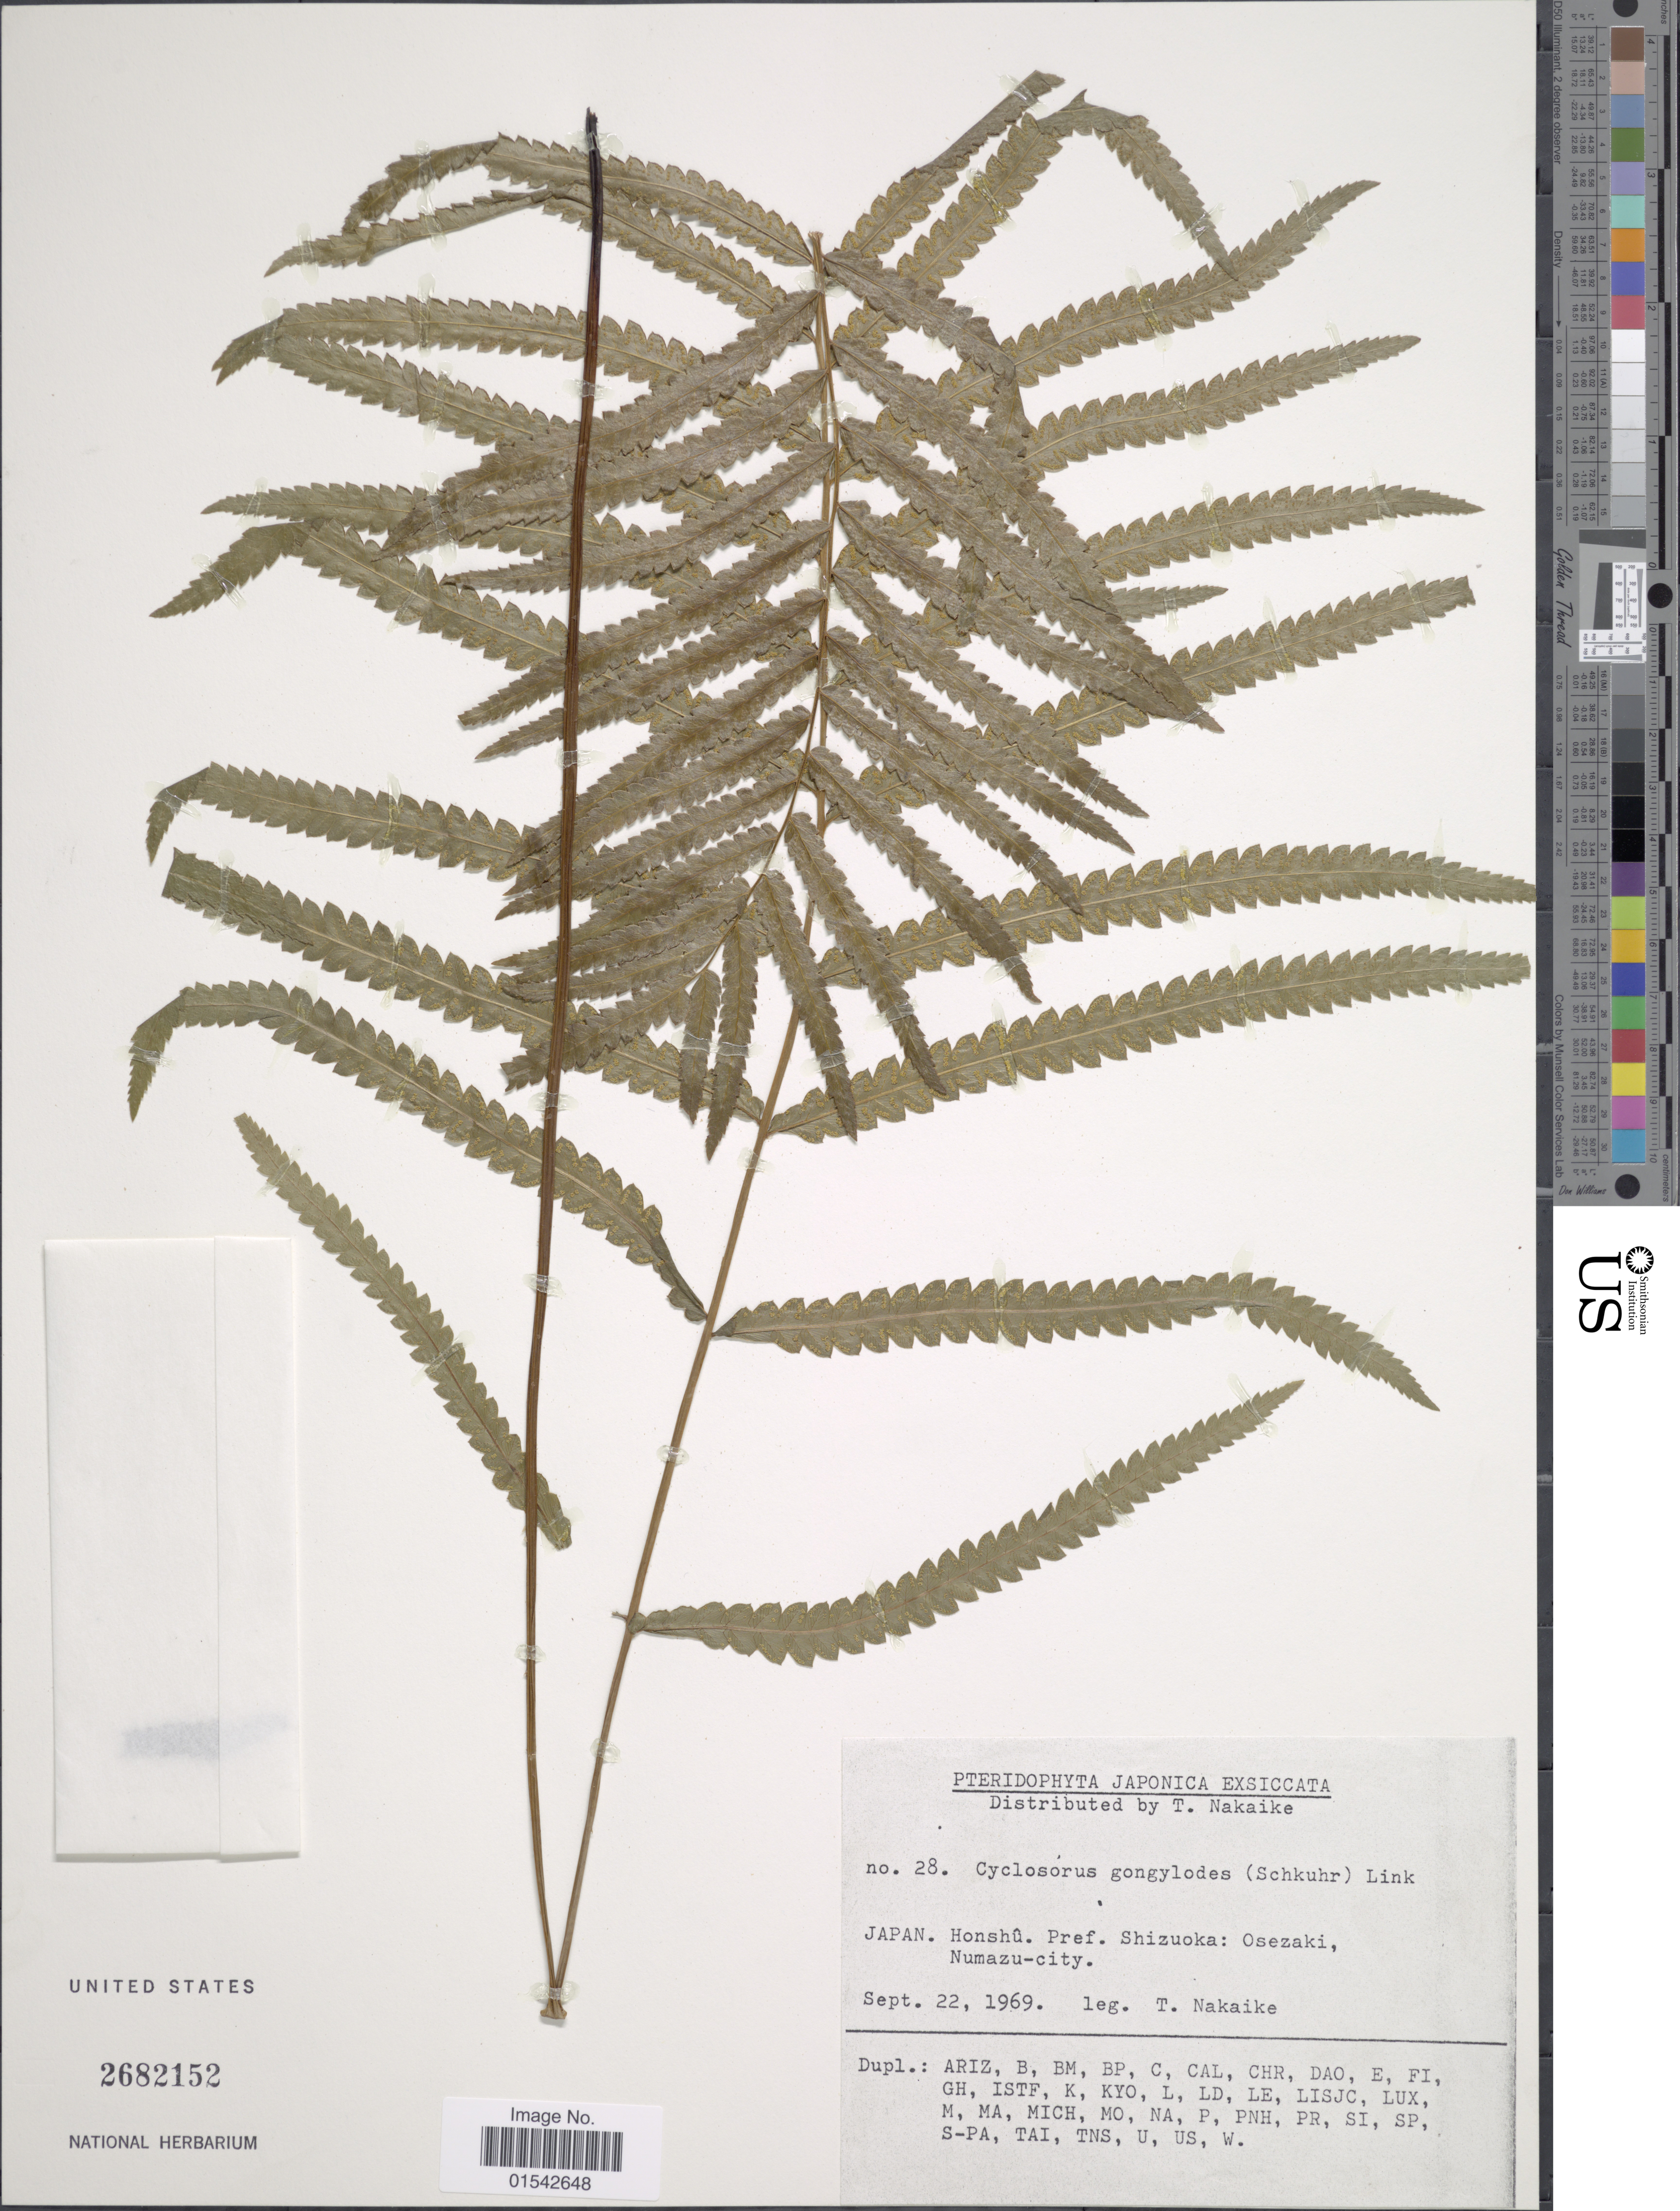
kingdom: Plantae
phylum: Tracheophyta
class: Polypodiopsida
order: Polypodiales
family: Thelypteridaceae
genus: Cyclosorus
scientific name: Cyclosorus interruptus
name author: (Willd.) H. Itô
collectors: T. Nakaike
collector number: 28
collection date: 1969-09-22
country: Japan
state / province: Sizuoka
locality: Honshû: Osezaki, Numazu-city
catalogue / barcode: US 2682152